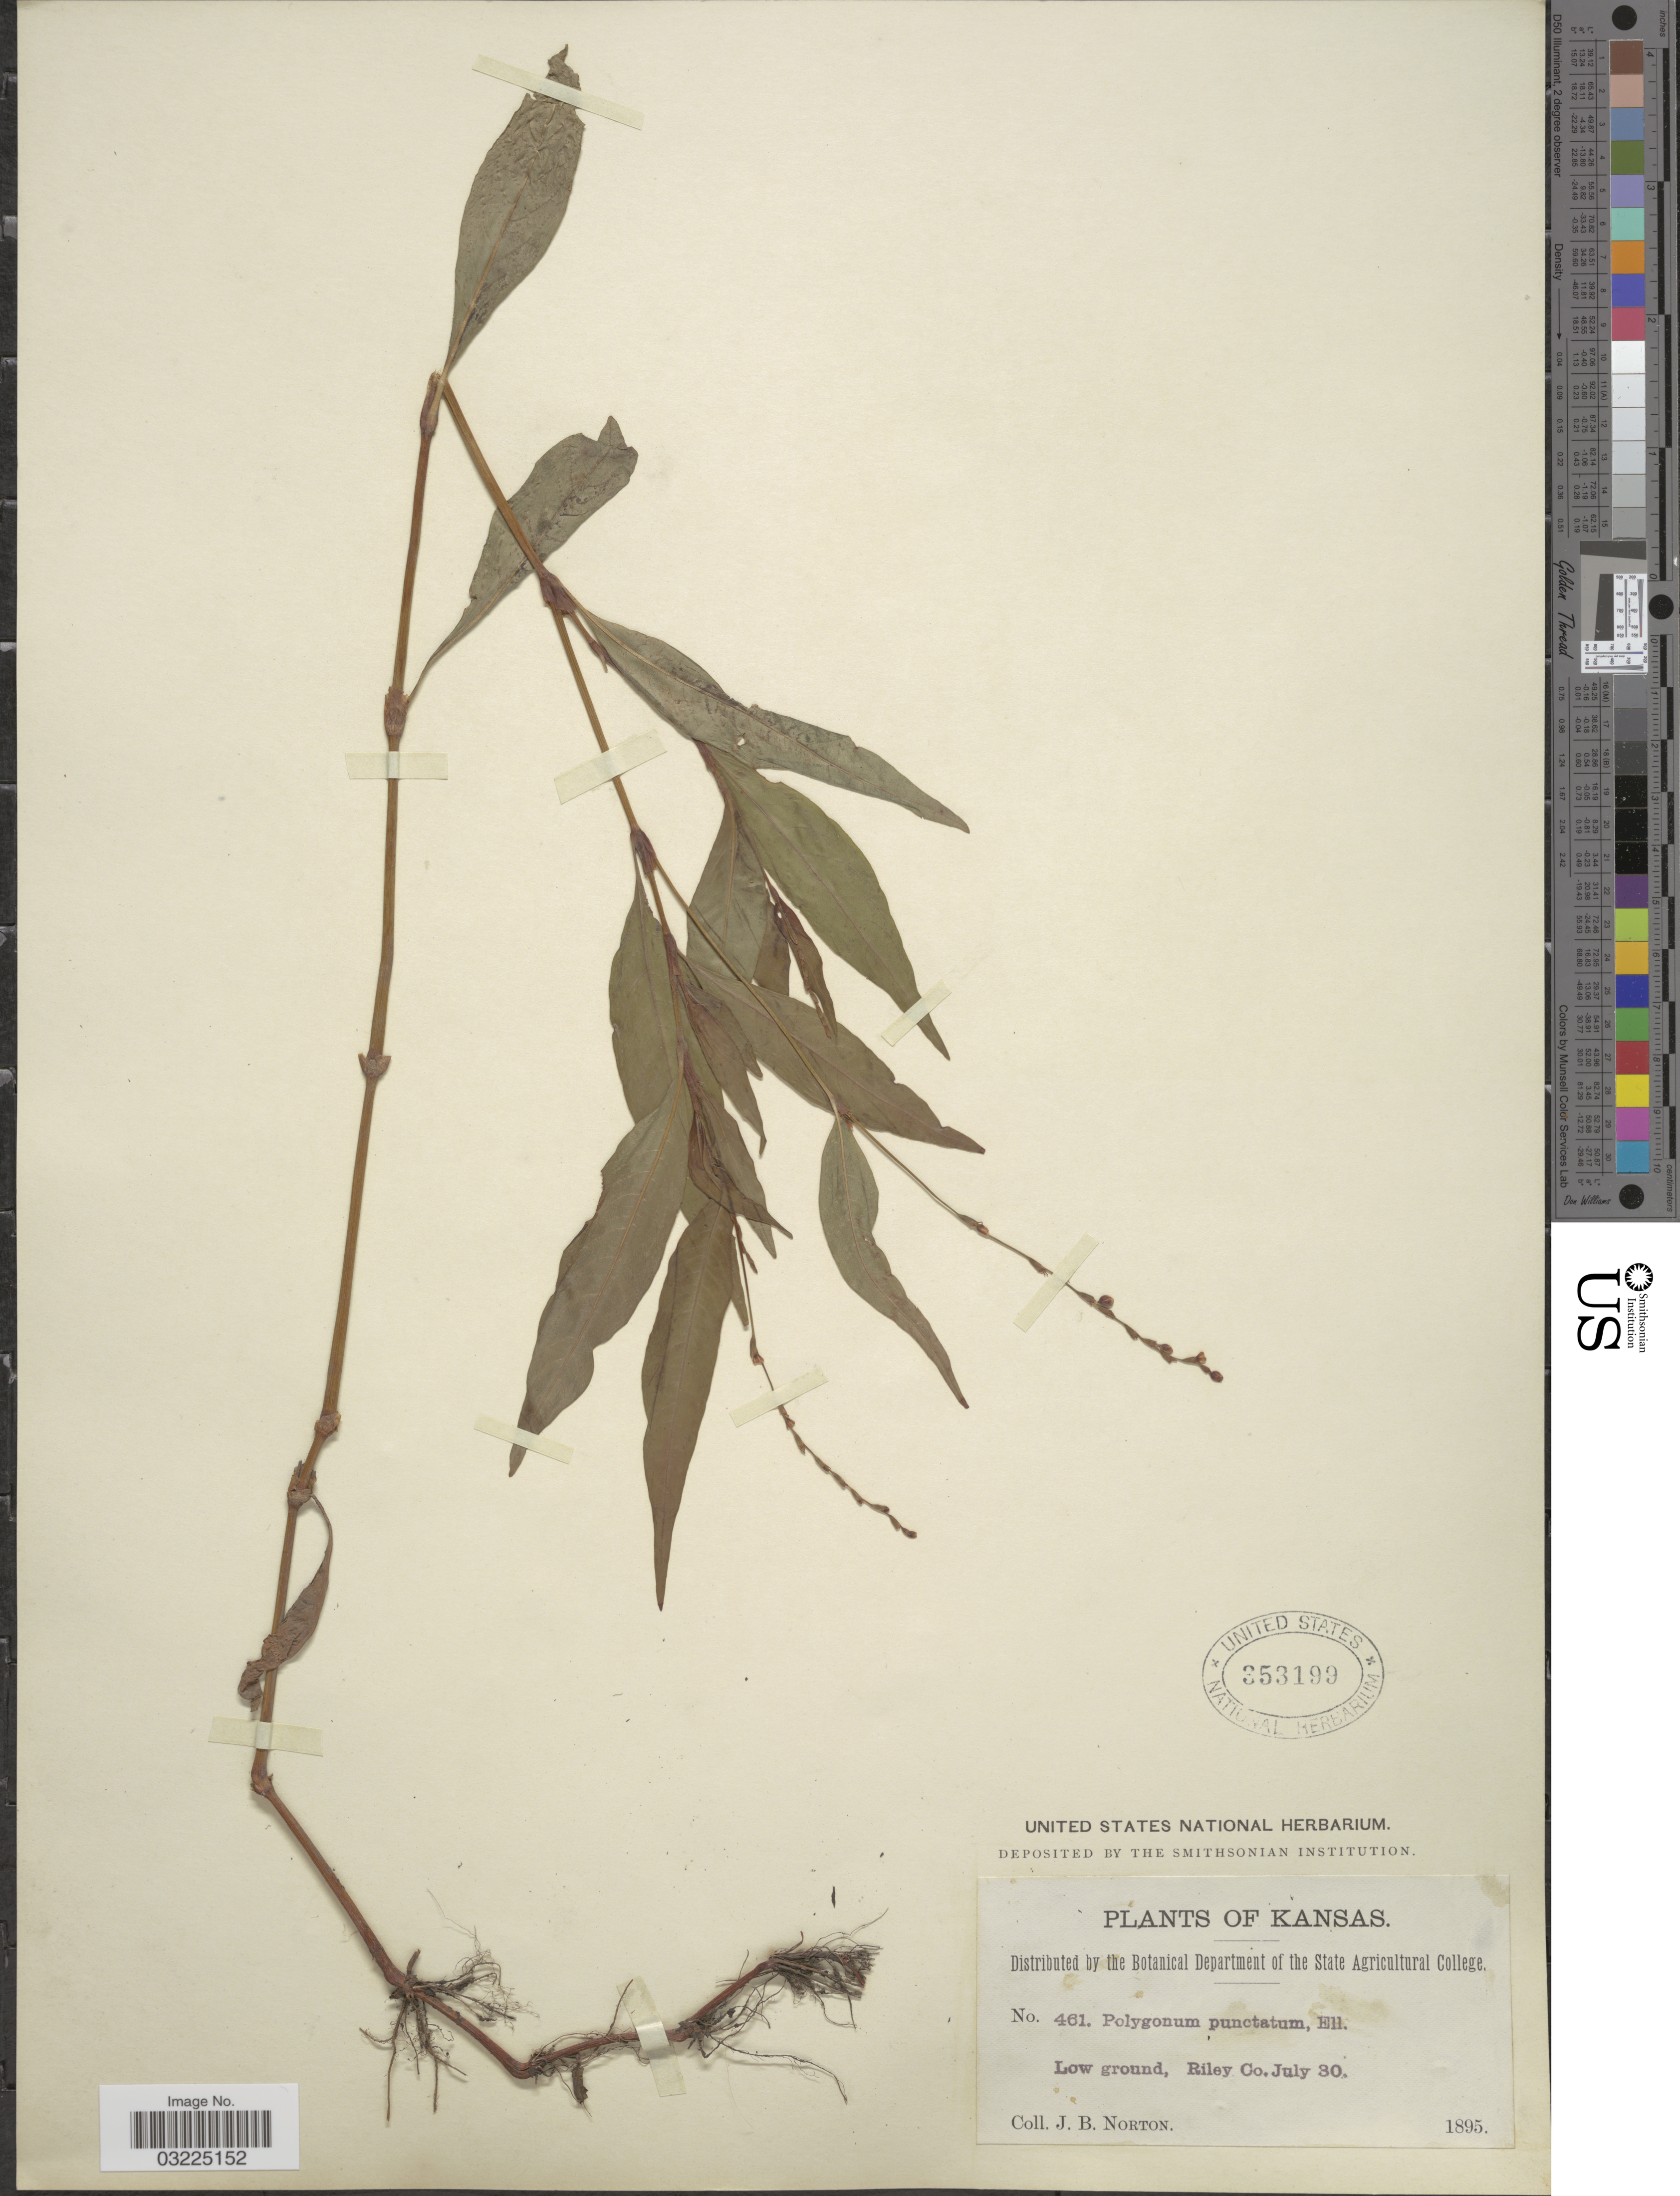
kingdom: Plantae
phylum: Tracheophyta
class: Magnoliopsida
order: Caryophyllales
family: Polygonaceae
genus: Persicaria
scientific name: Persicaria punctata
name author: (Elliott) Small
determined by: Atha, D. E.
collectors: J. B. Norton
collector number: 461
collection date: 1895-07-30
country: United States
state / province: Kansas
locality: Riley Co.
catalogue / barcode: US 353199